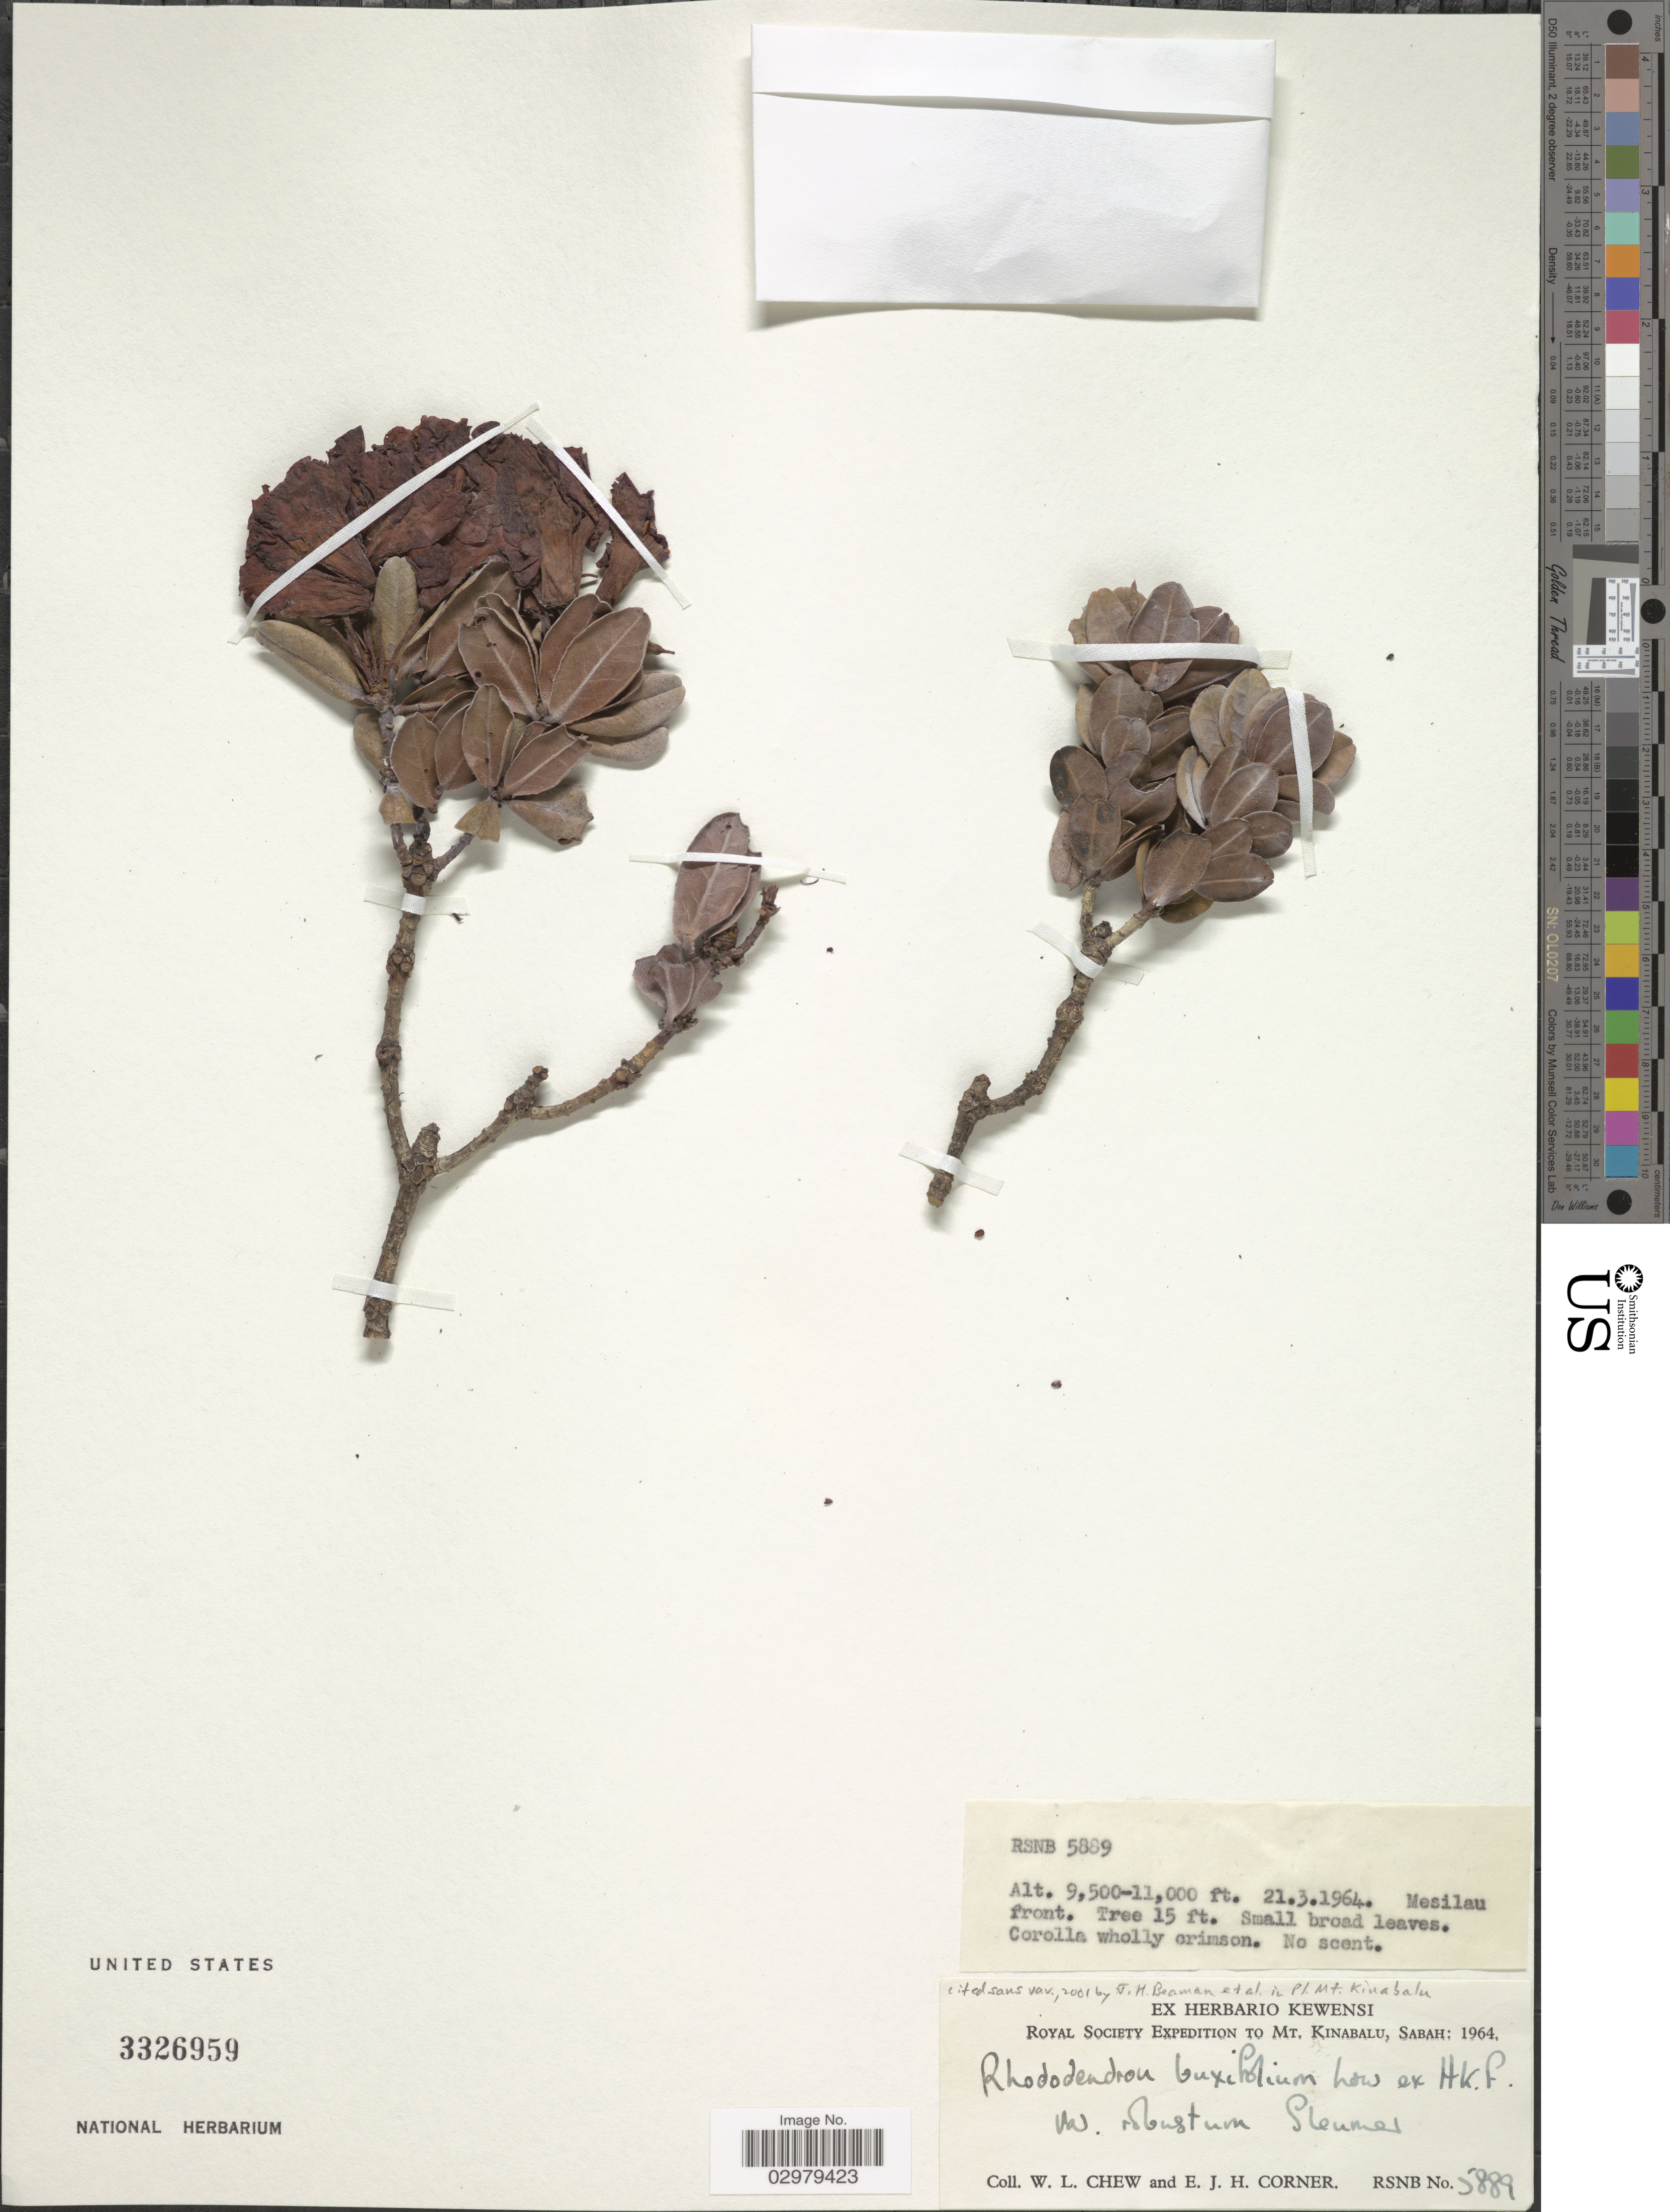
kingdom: Plantae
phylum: Tracheophyta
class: Magnoliopsida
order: Ericales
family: Ericaceae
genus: Rhododendron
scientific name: Rhododendron buxifolium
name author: H. Low ex Hook. f.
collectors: W. Chew & E. Corner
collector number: RSNB 5889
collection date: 1964-03-21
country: Malaysia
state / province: Sabah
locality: Mt. Kinabalu. Mesilau front.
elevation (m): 2896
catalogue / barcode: US 3326959